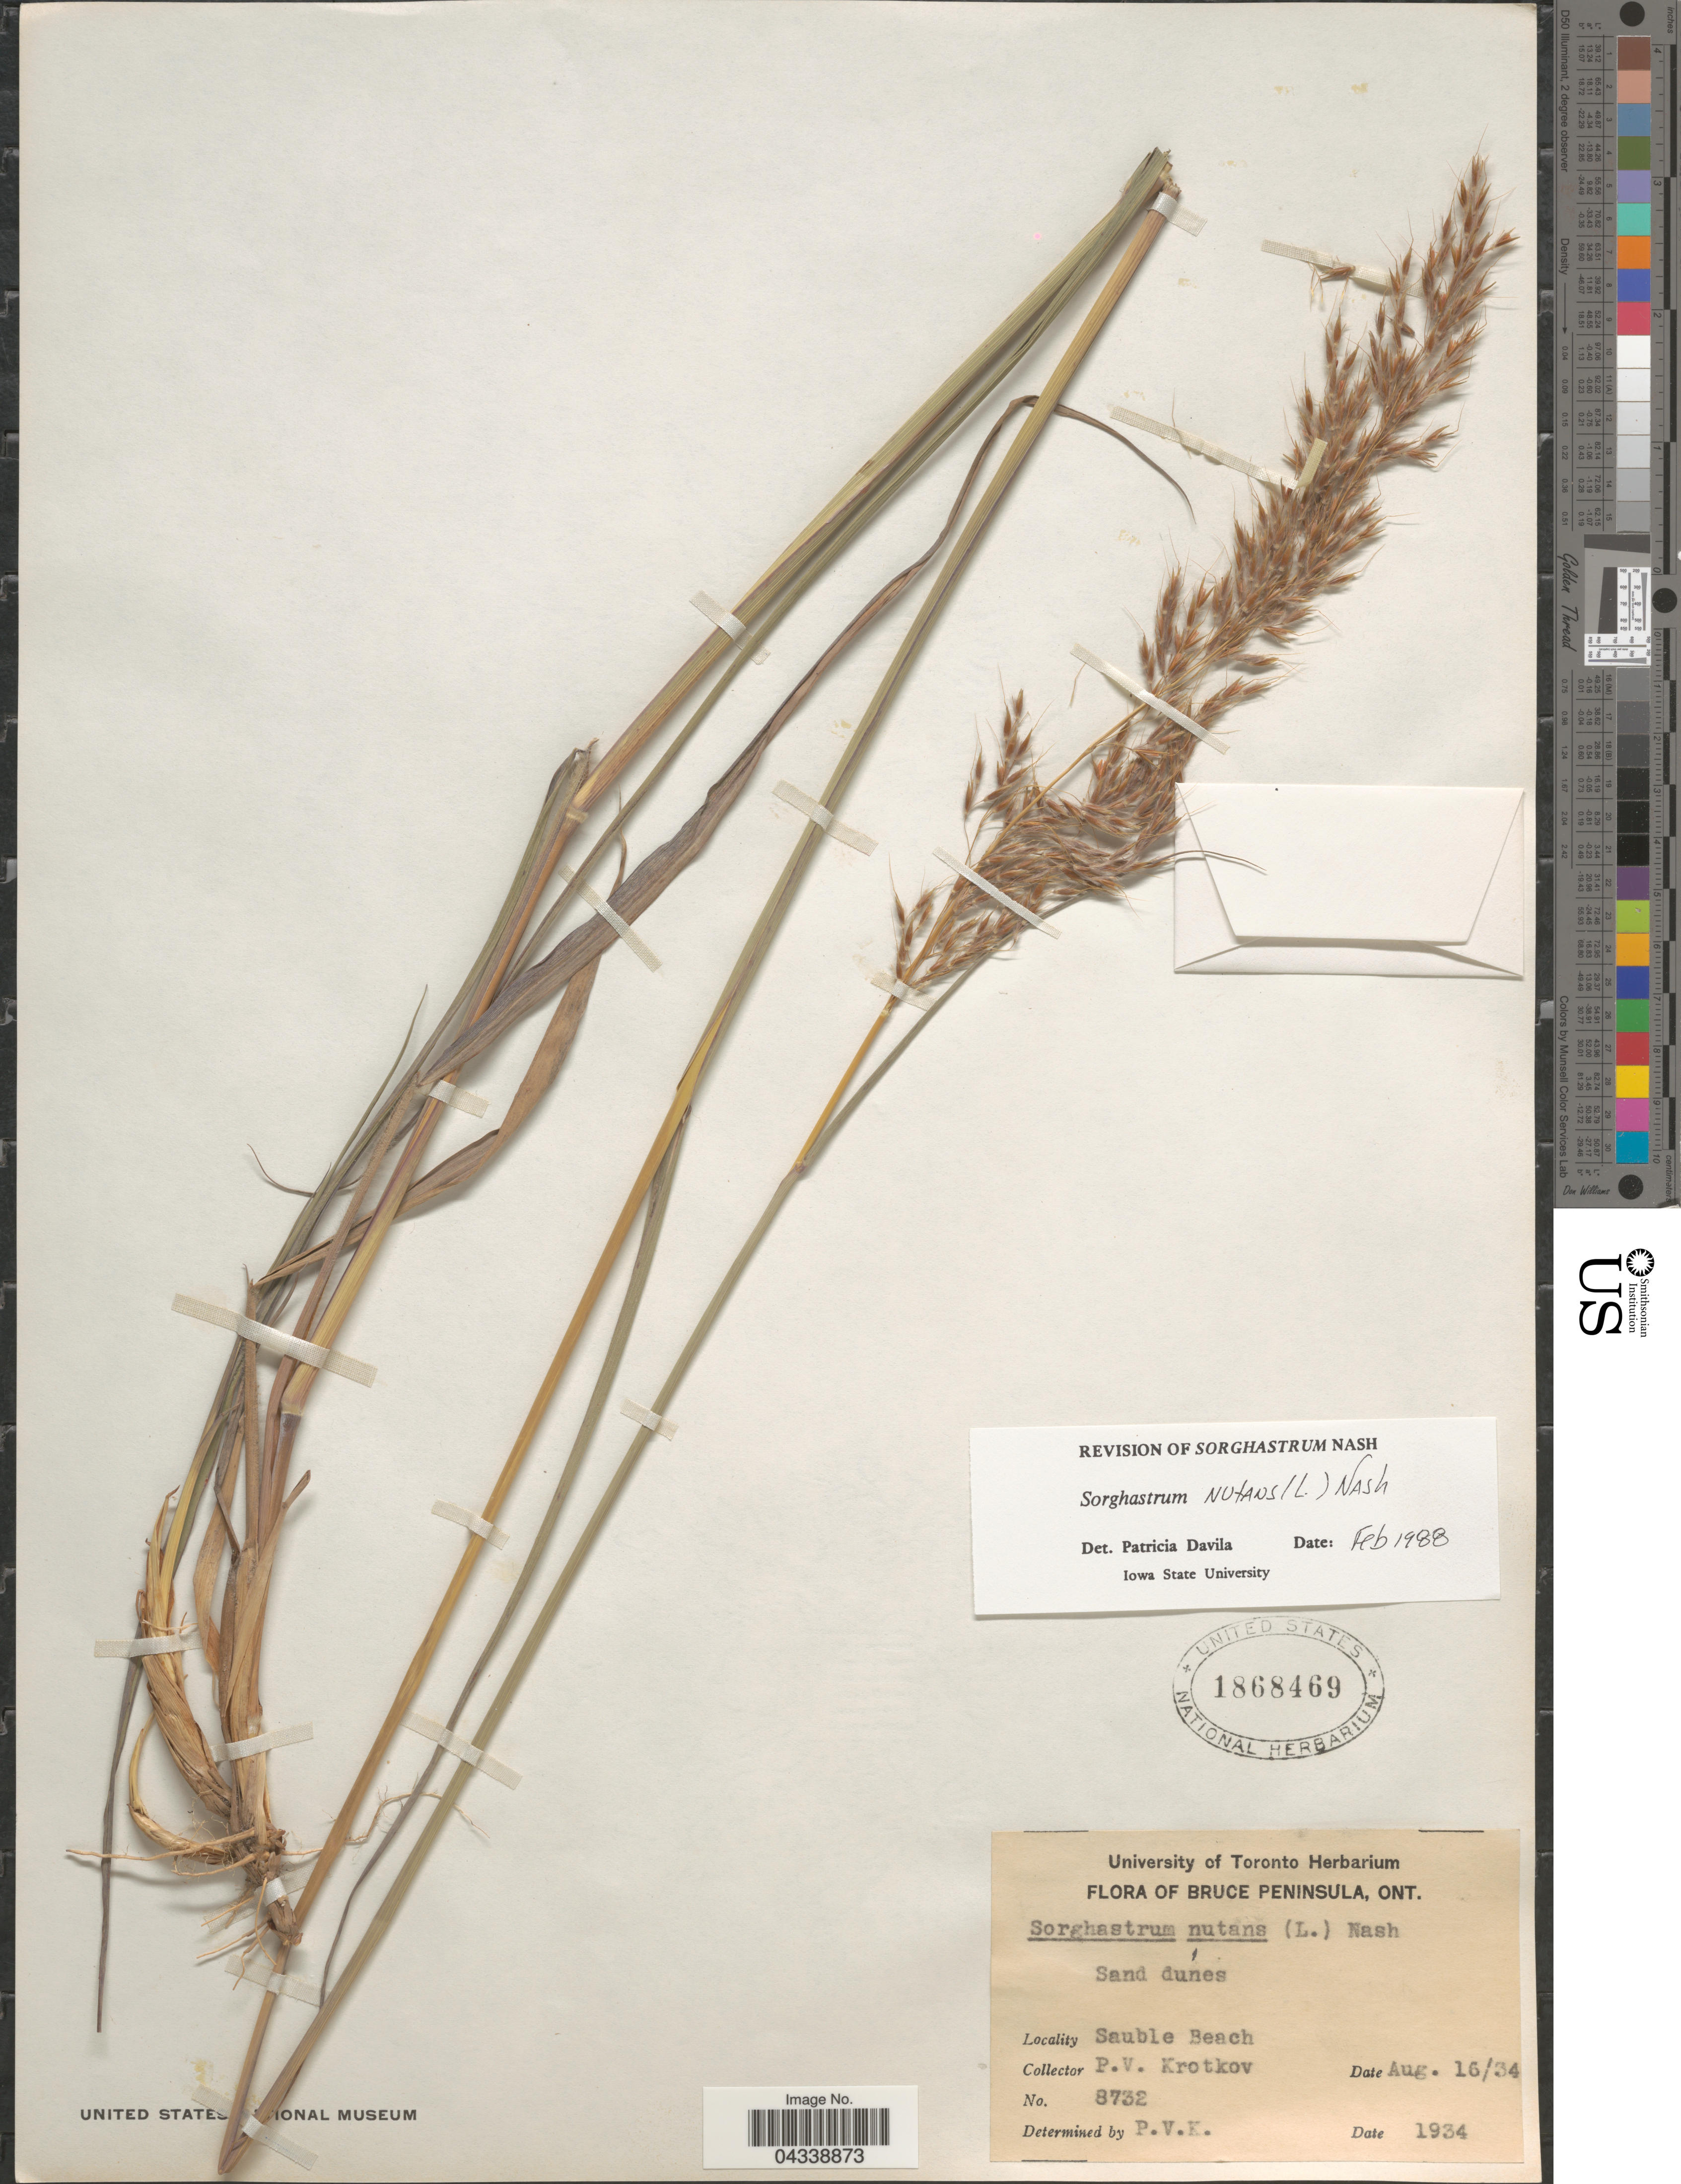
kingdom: Plantae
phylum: Tracheophyta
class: Liliopsida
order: Poales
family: Poaceae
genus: Sorghastrum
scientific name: Sorghastrum nutans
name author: (L.) Nash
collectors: P. V. Krotkov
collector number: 8732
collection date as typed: Transcribed d/m/y: 16/8/34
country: Canada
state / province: Ontario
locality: Bruce Peninsula. Sauble Beach.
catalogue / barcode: US 1868469